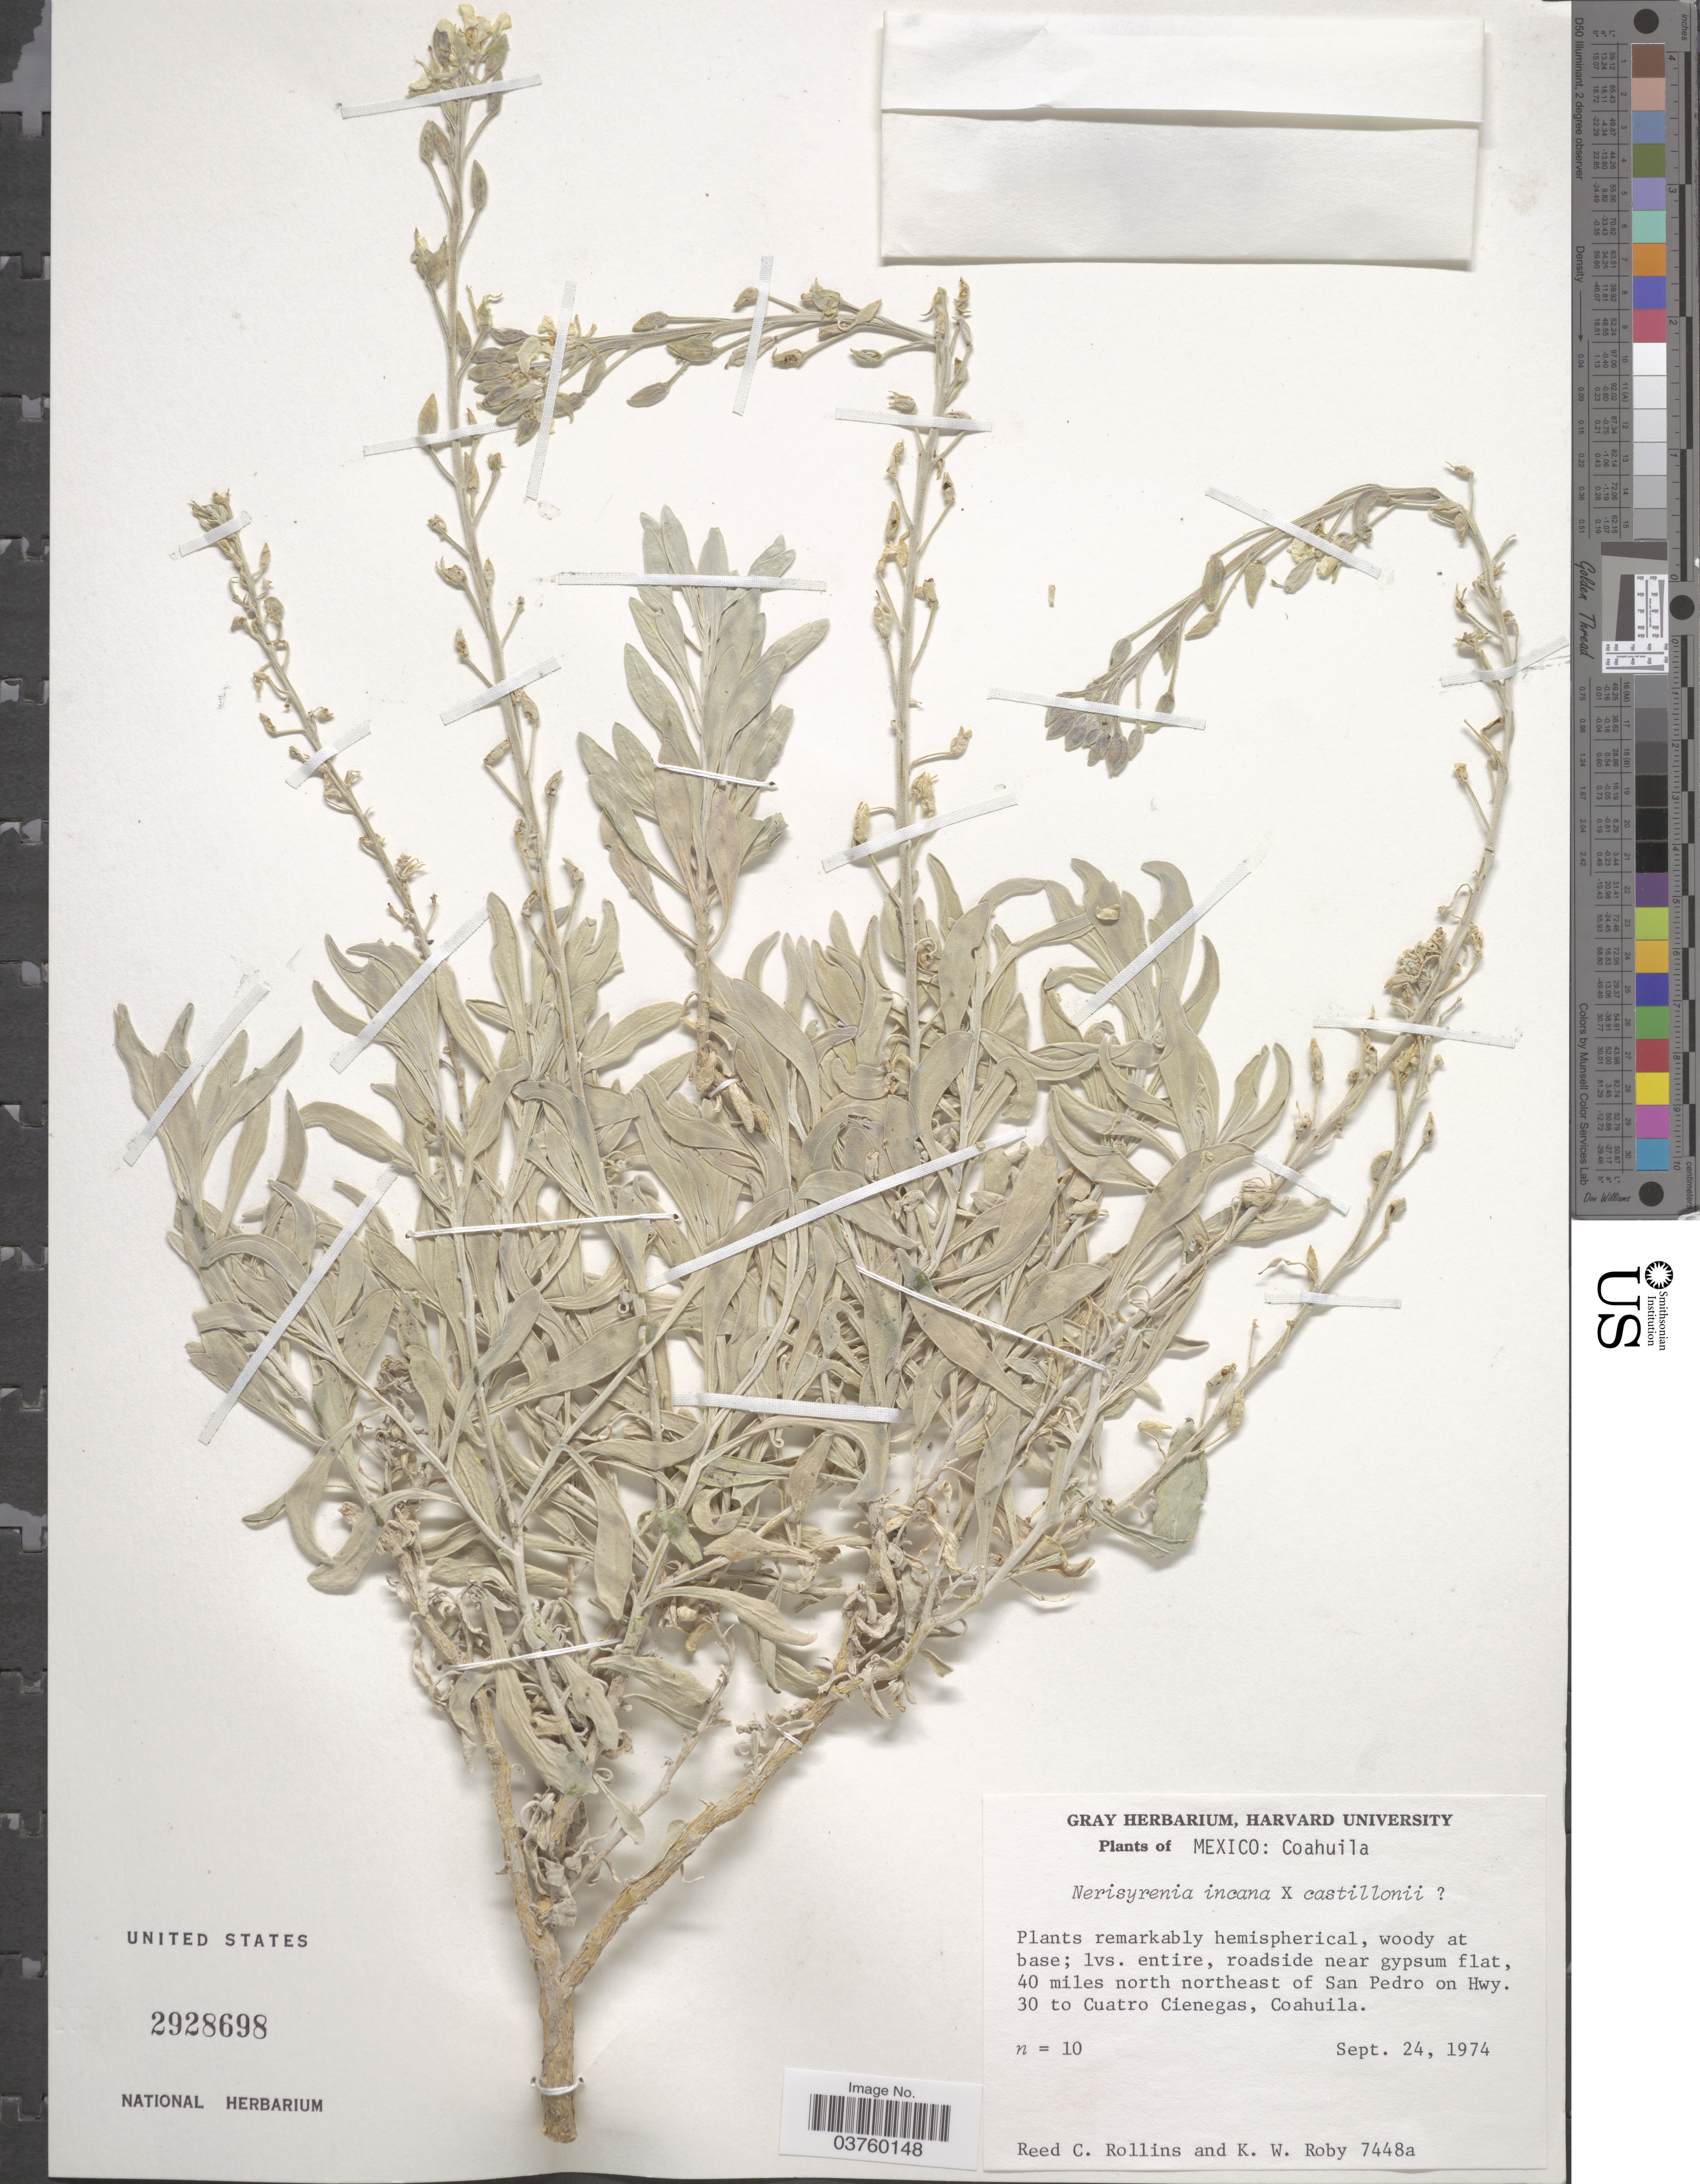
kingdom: Plantae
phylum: Tracheophyta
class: Magnoliopsida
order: Brassicales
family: Brassicaceae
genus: Nerisyrenia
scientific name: Nerisyrenia incana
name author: Rollins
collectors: R. C. Rollins & K. W. Roby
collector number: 7448a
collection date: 1974-09-24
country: Mexico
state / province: Coahuila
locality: Roadside near gypsum flat, 40 miles north northeast of San Pedro on Hwy. 30 to Cuatro Cienegas.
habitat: roadside near gypsum flat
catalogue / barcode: US 2928698